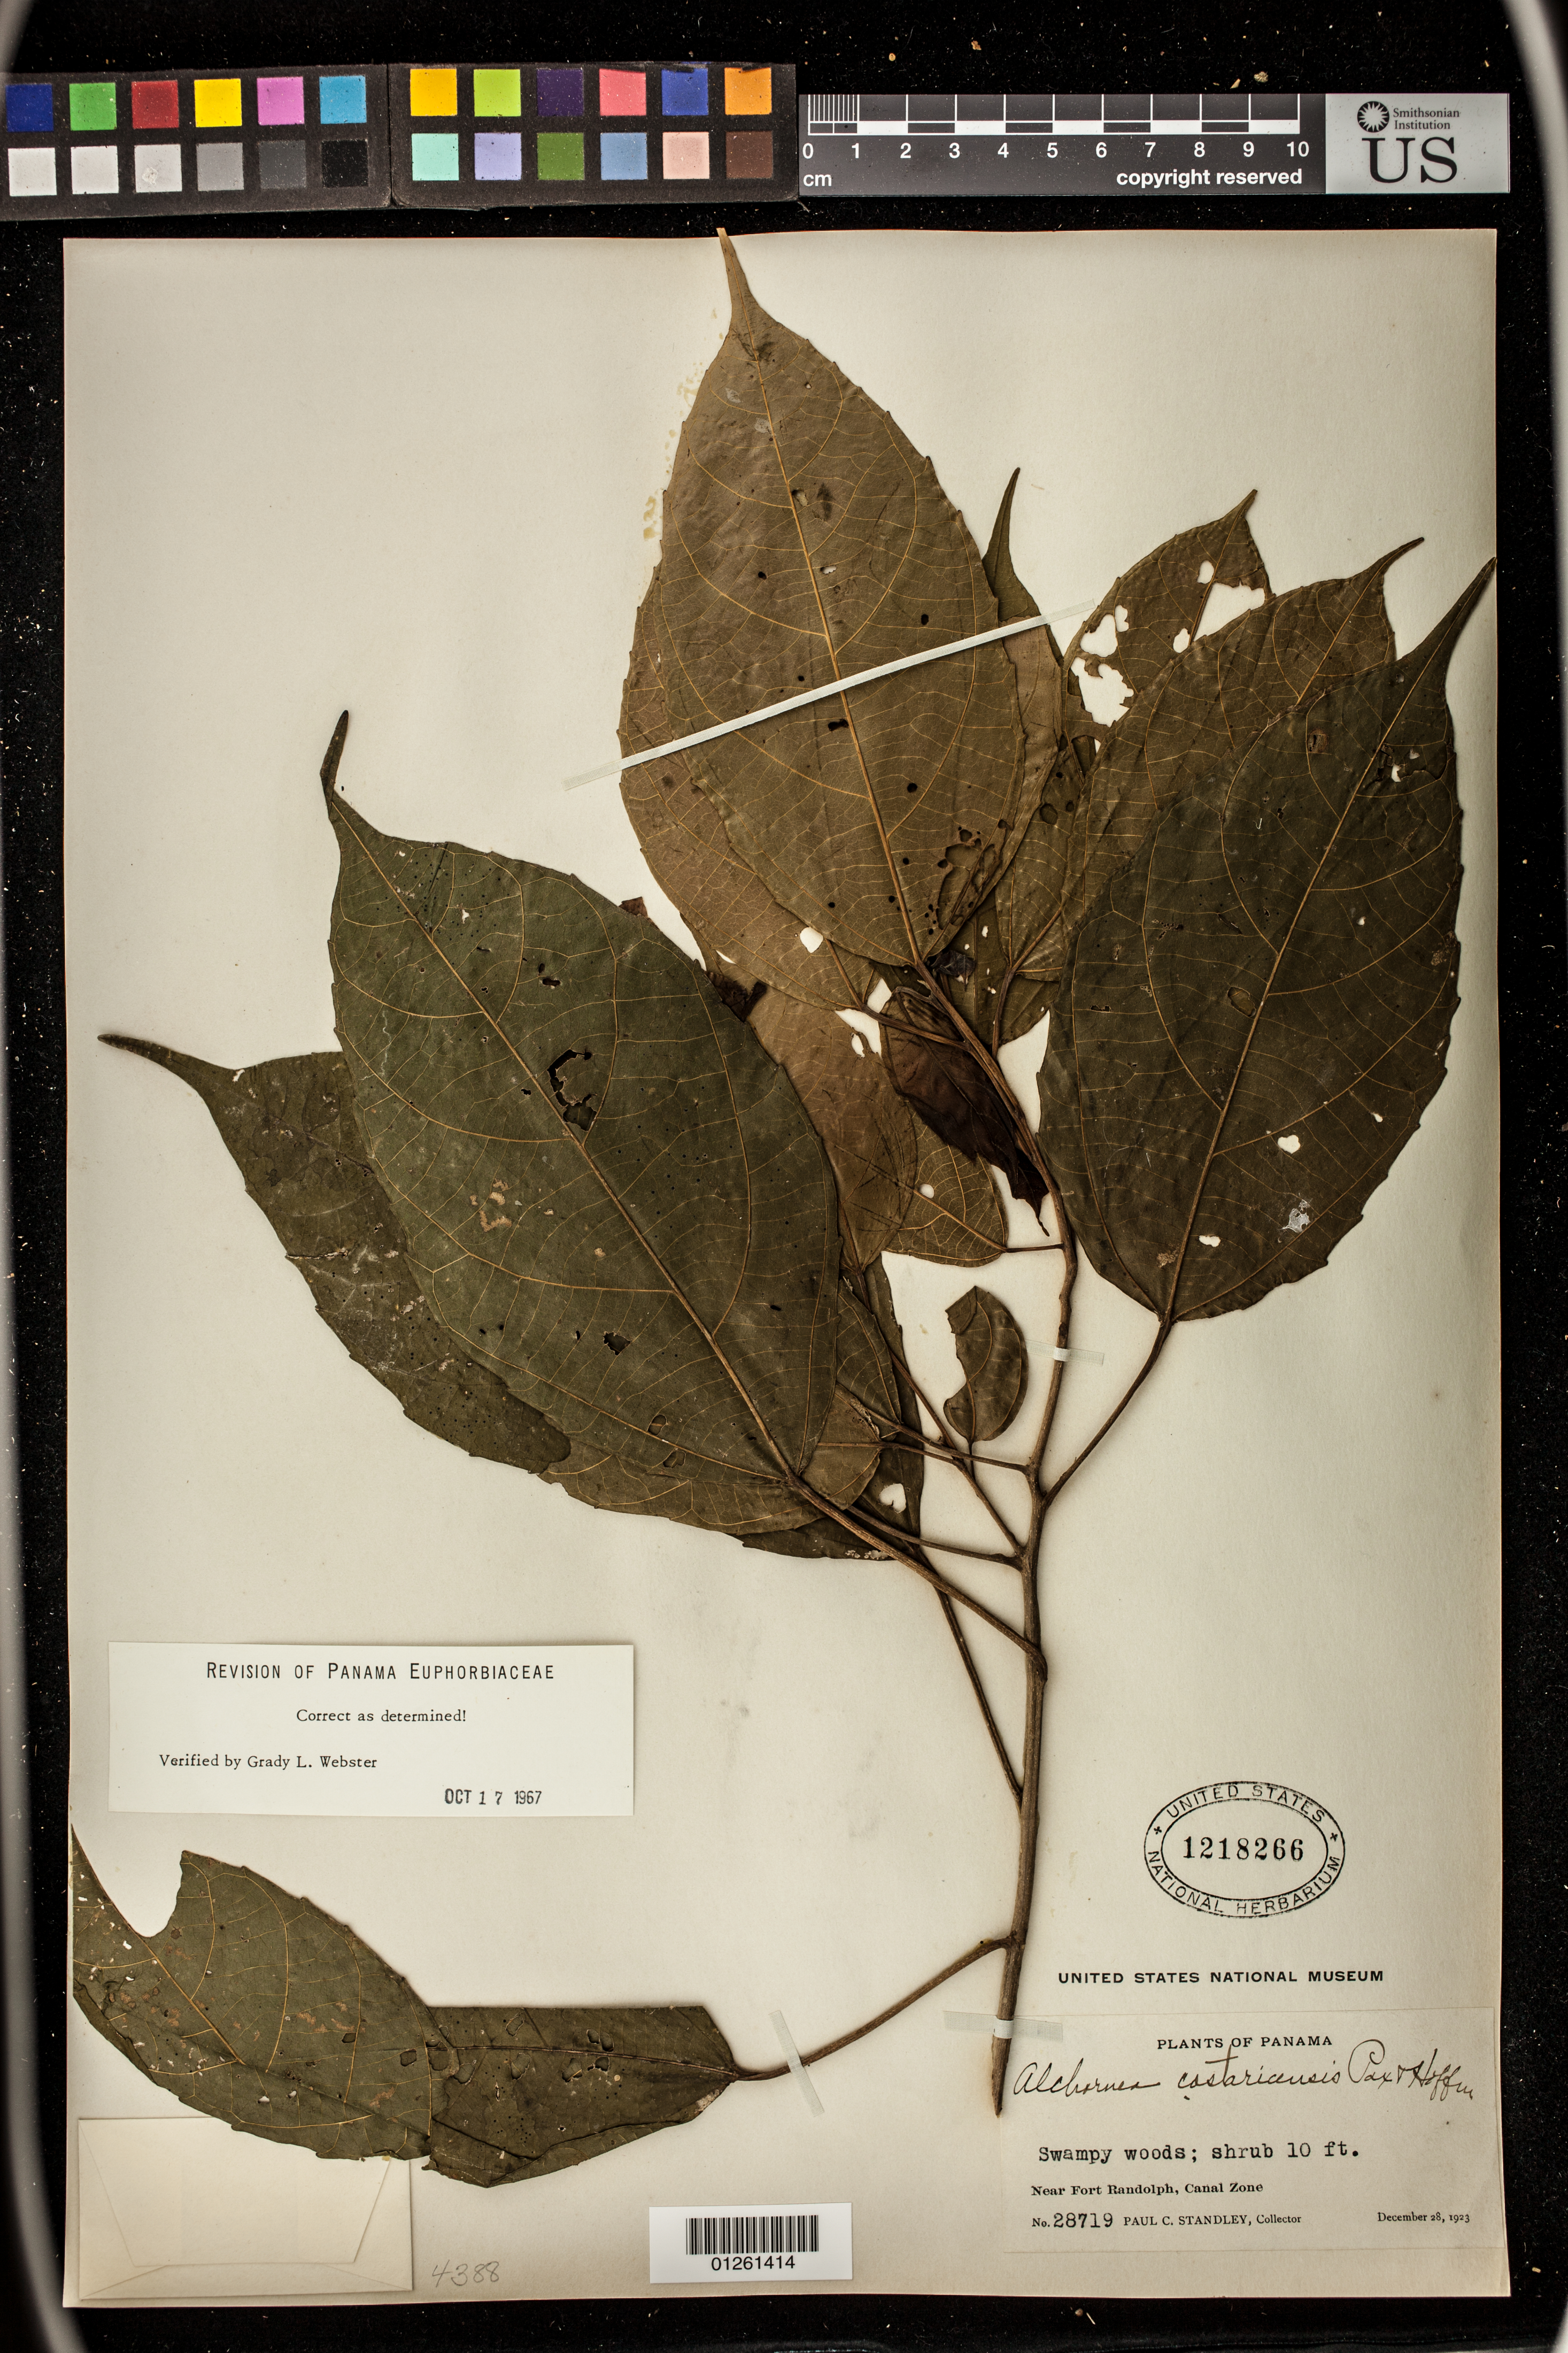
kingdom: Plantae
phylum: Tracheophyta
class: Magnoliopsida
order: Malpighiales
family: Euphorbiaceae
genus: Alchornea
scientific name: Alchornea costaricensis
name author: Pax & K. Hoffm. in Engl.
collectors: P. C. Standley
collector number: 28719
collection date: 1923-12-28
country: Panama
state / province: Colón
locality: Near Fort Randolph, Canal Zone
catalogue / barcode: US 1218266